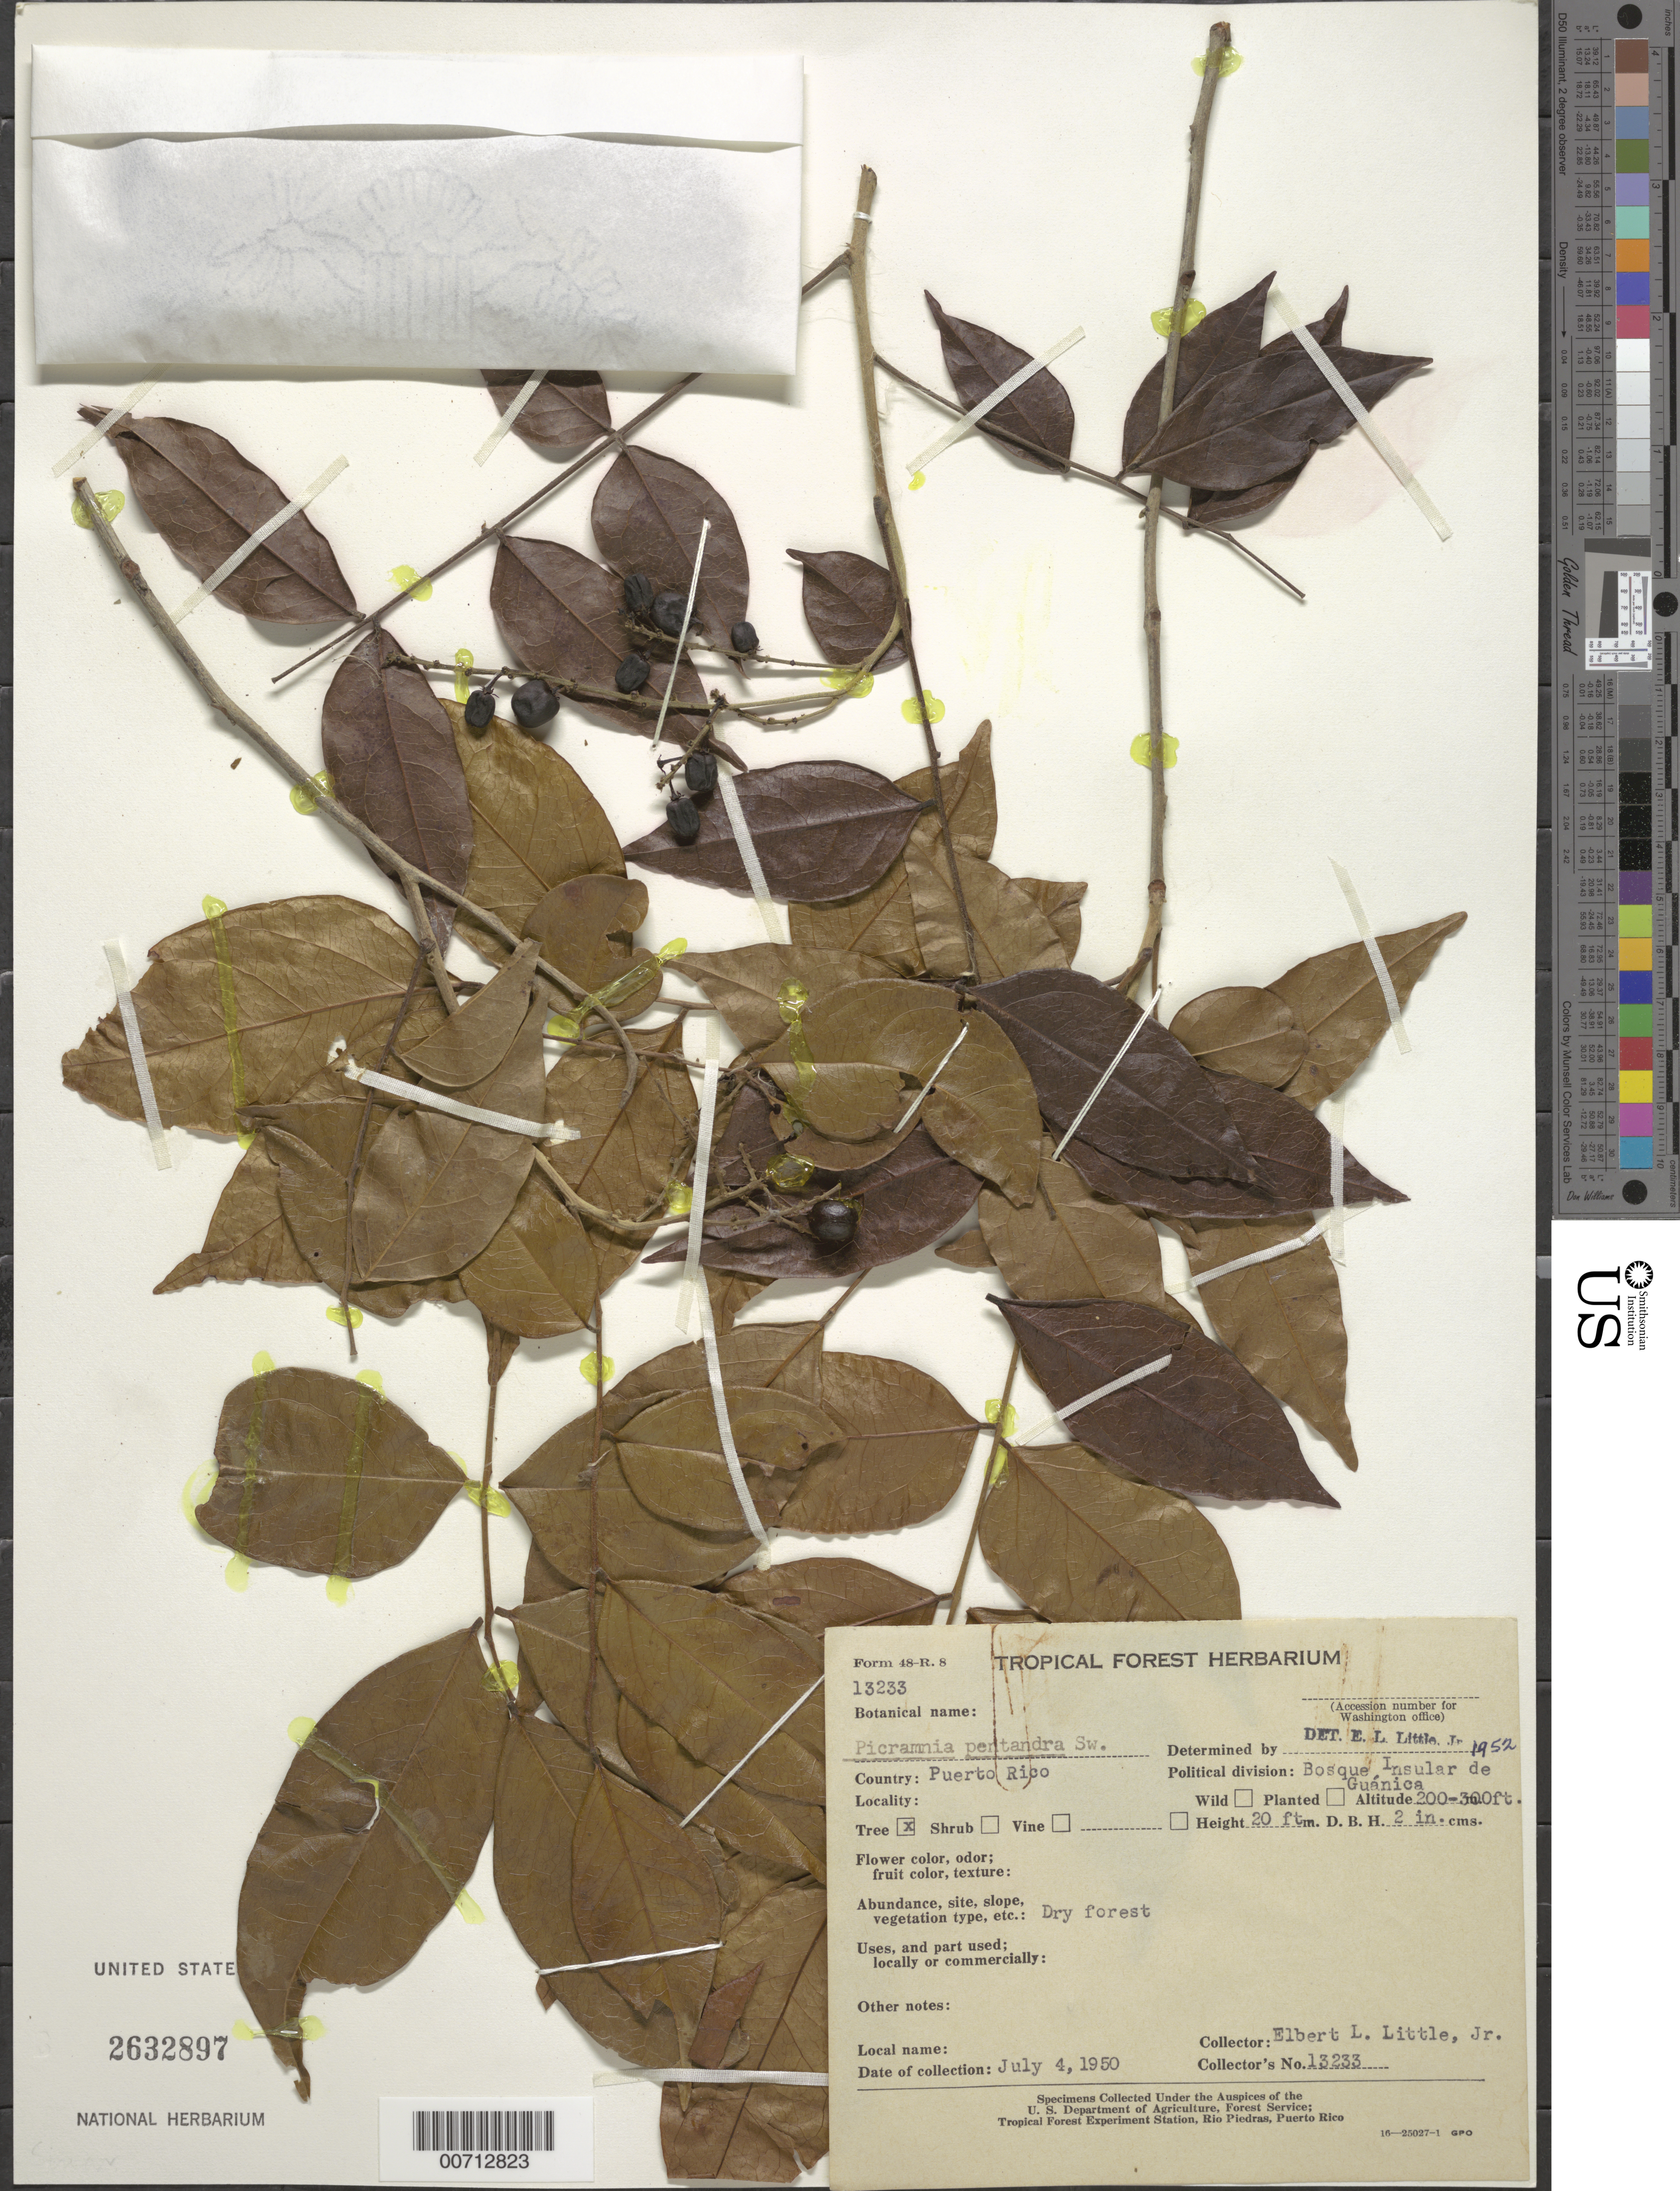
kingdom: Plantae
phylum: Tracheophyta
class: Magnoliopsida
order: Picramniales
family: Picramniaceae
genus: Picramnia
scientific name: Picramnia pentandra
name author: Sw.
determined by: Little, Elbert L., Jr., (FSSR), United States Department of Agriculture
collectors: E. L. Little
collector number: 13233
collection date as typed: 04 Jul 1950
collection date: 1950-07-04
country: Puerto Rico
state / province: Guanica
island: Greater Antilles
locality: Bosque Insular de Guanica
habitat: Dry forest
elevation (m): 61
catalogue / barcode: US 2632897